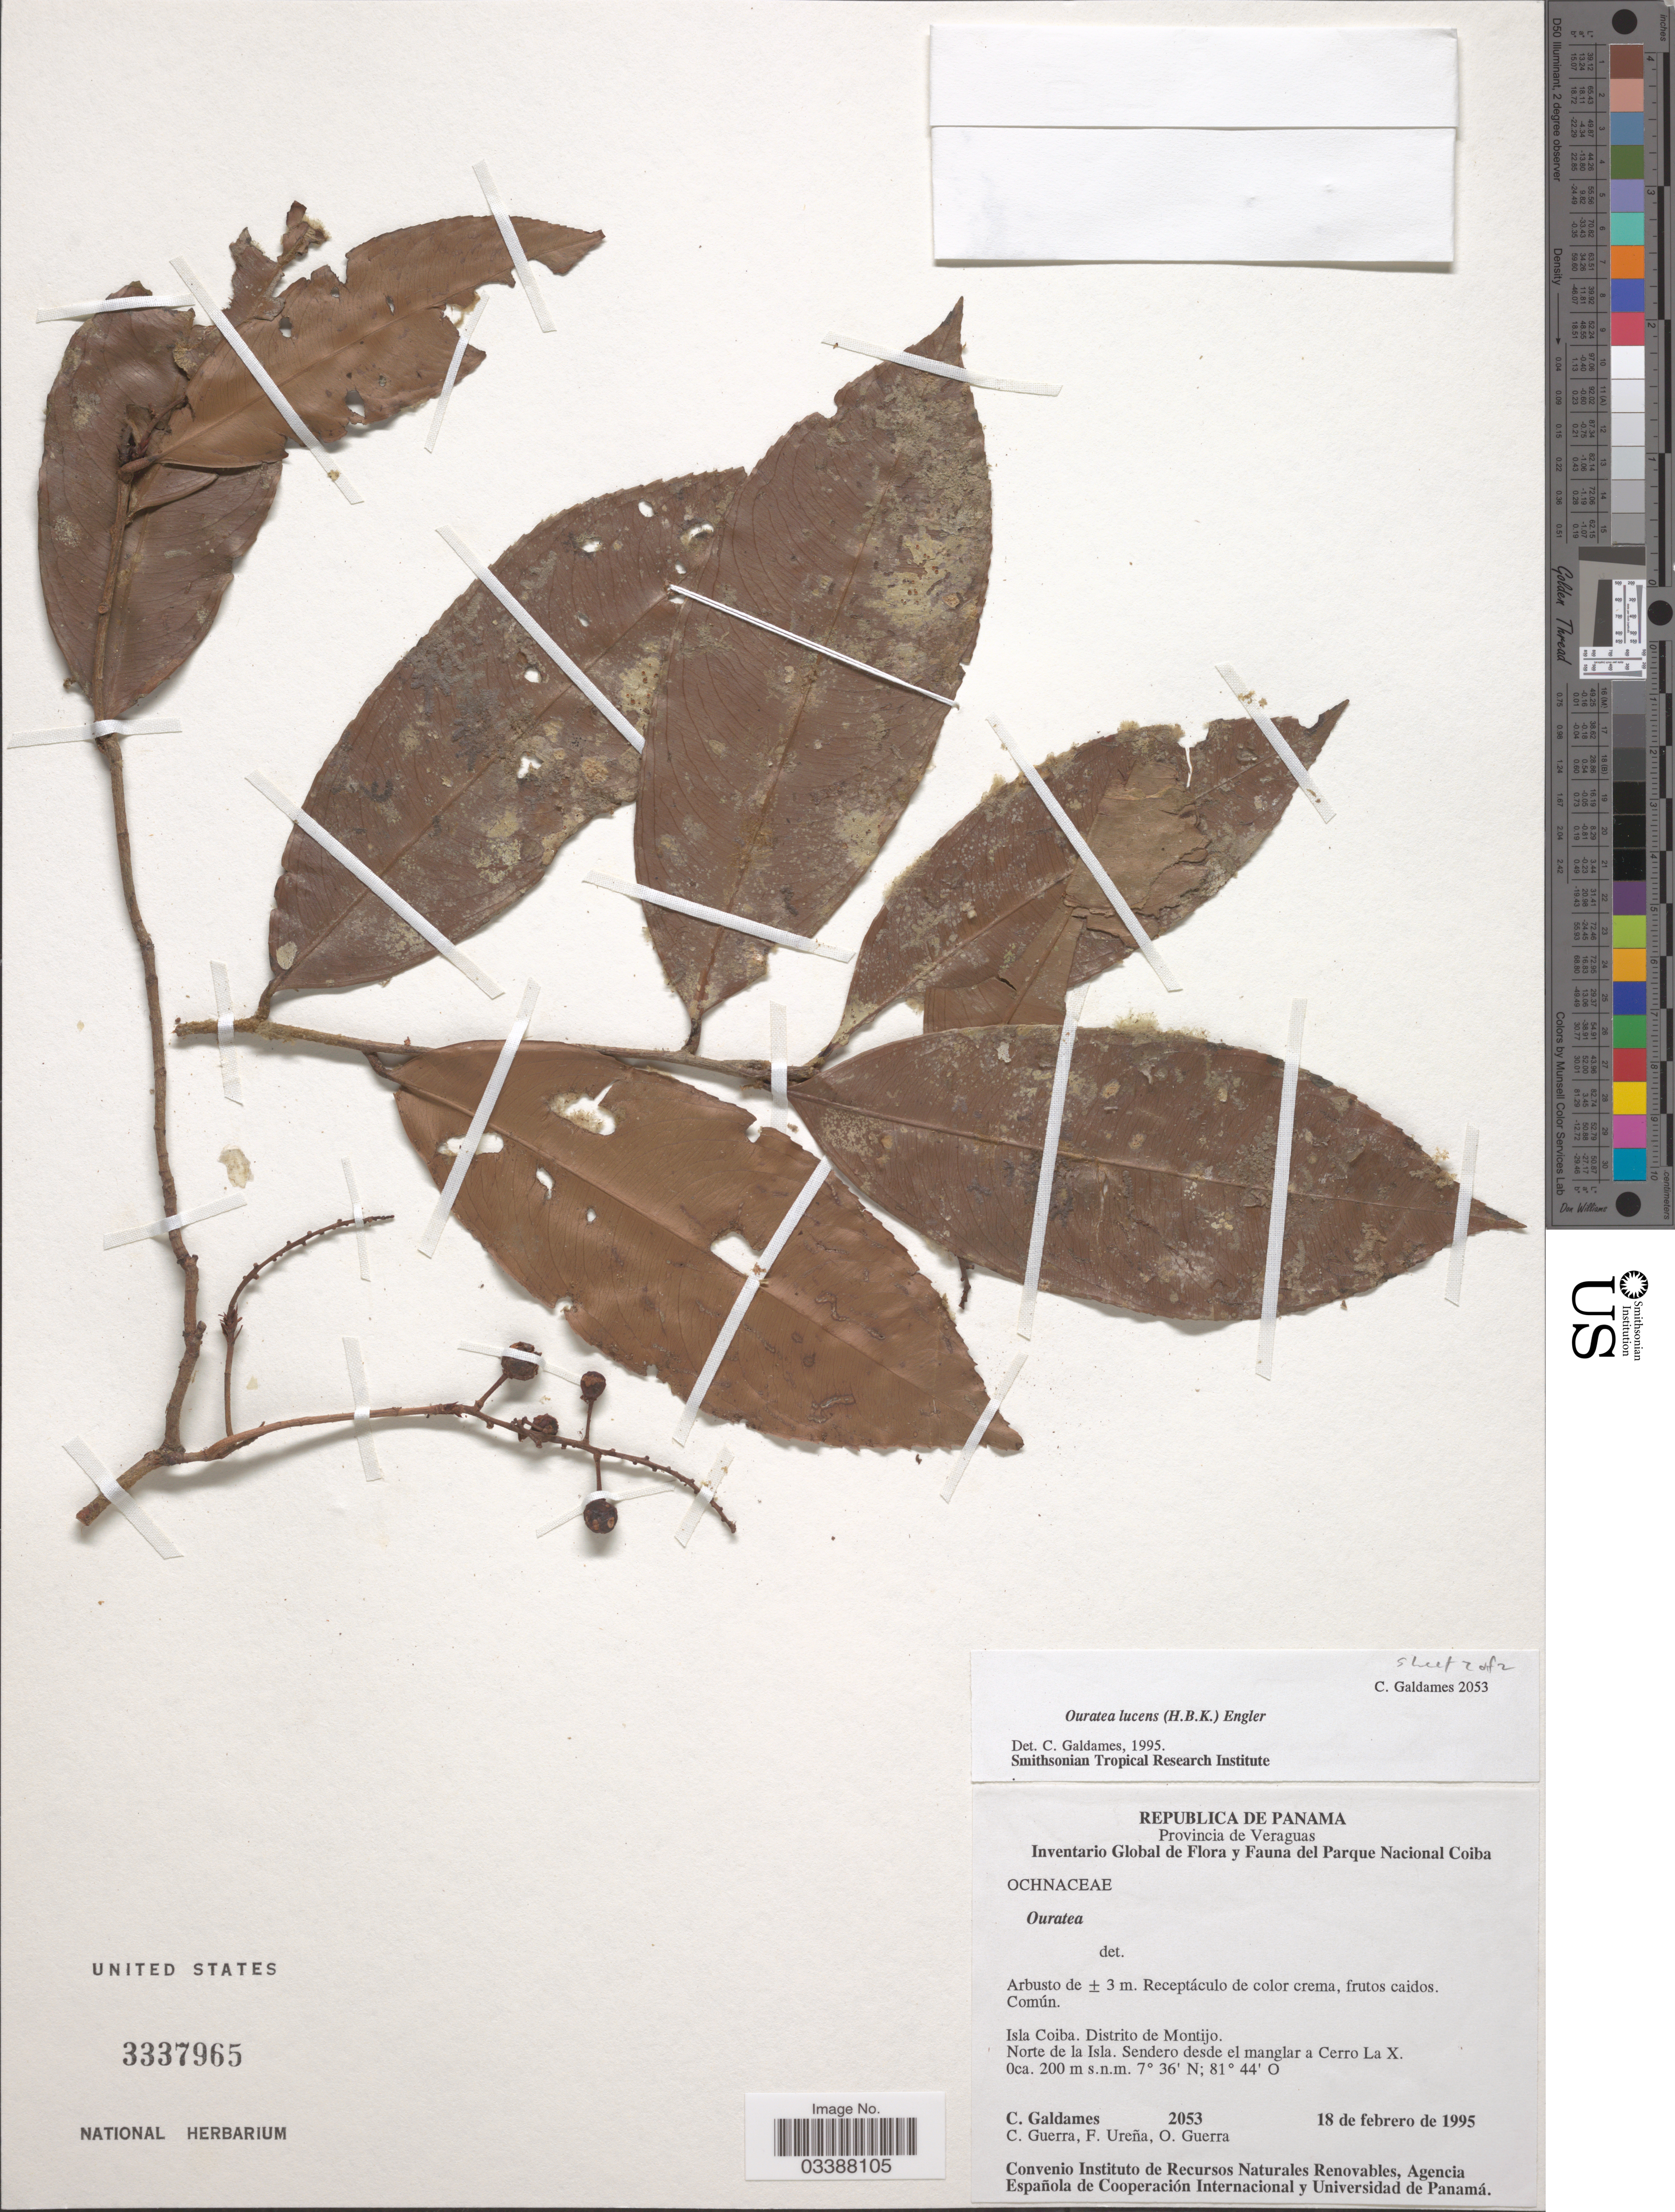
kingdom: Plantae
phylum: Tracheophyta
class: Magnoliopsida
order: Malpighiales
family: Ochnaceae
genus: Ouratea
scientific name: Ouratea lucens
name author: (Kunth) Engl.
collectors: C. Galdames, C. Guerra, F. Ureña & O. Guerra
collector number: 2053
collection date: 1995-02-18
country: Panama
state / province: Veraguas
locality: Isla Coiba. Distrito de Montijo. Norte de la Isla. Sendero desde el manglar a Cerro La X. Oca.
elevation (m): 200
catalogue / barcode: US 3337965